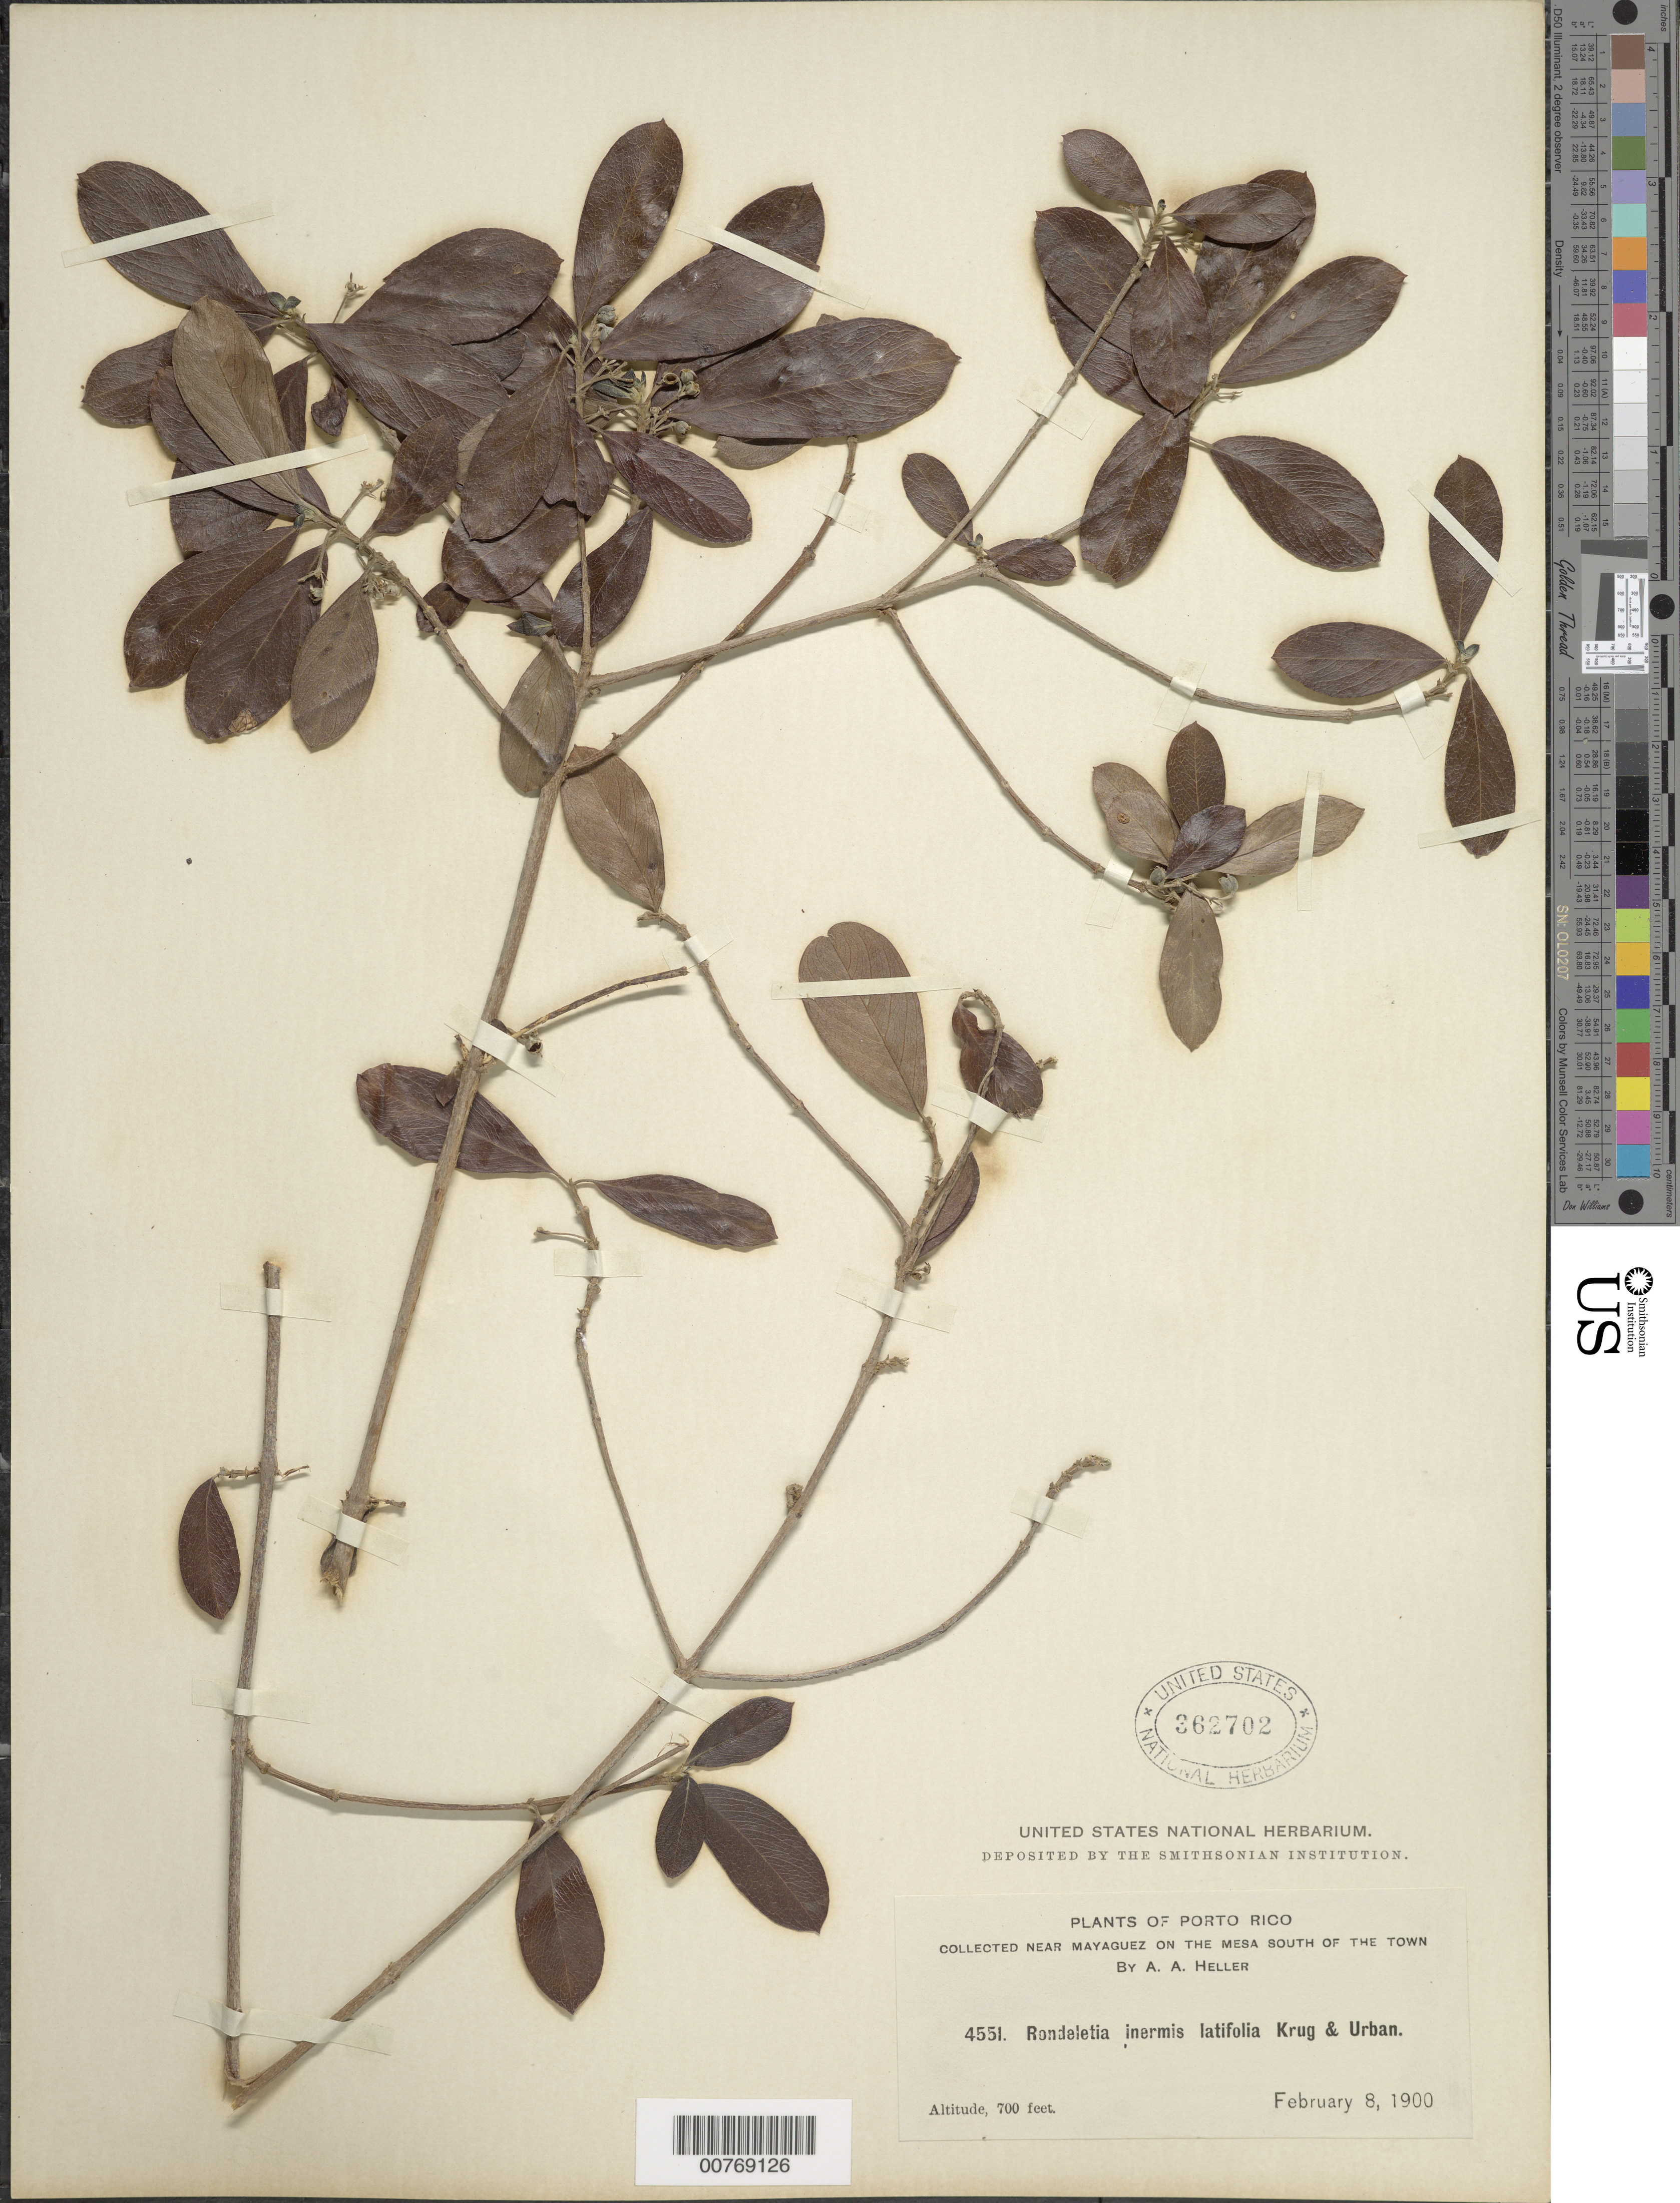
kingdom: Plantae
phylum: Tracheophyta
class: Magnoliopsida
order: Gentianales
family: Rubiaceae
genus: Rondeletia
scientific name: Rondeletia inermis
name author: (Spreng.) Krug & Urb.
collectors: A. A. Heller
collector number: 4551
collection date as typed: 08 Feb 1900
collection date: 1900-02-08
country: Puerto Rico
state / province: Mayagüez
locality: Near Mayaguez on the Mesa S of the town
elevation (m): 213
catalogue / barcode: US 362702